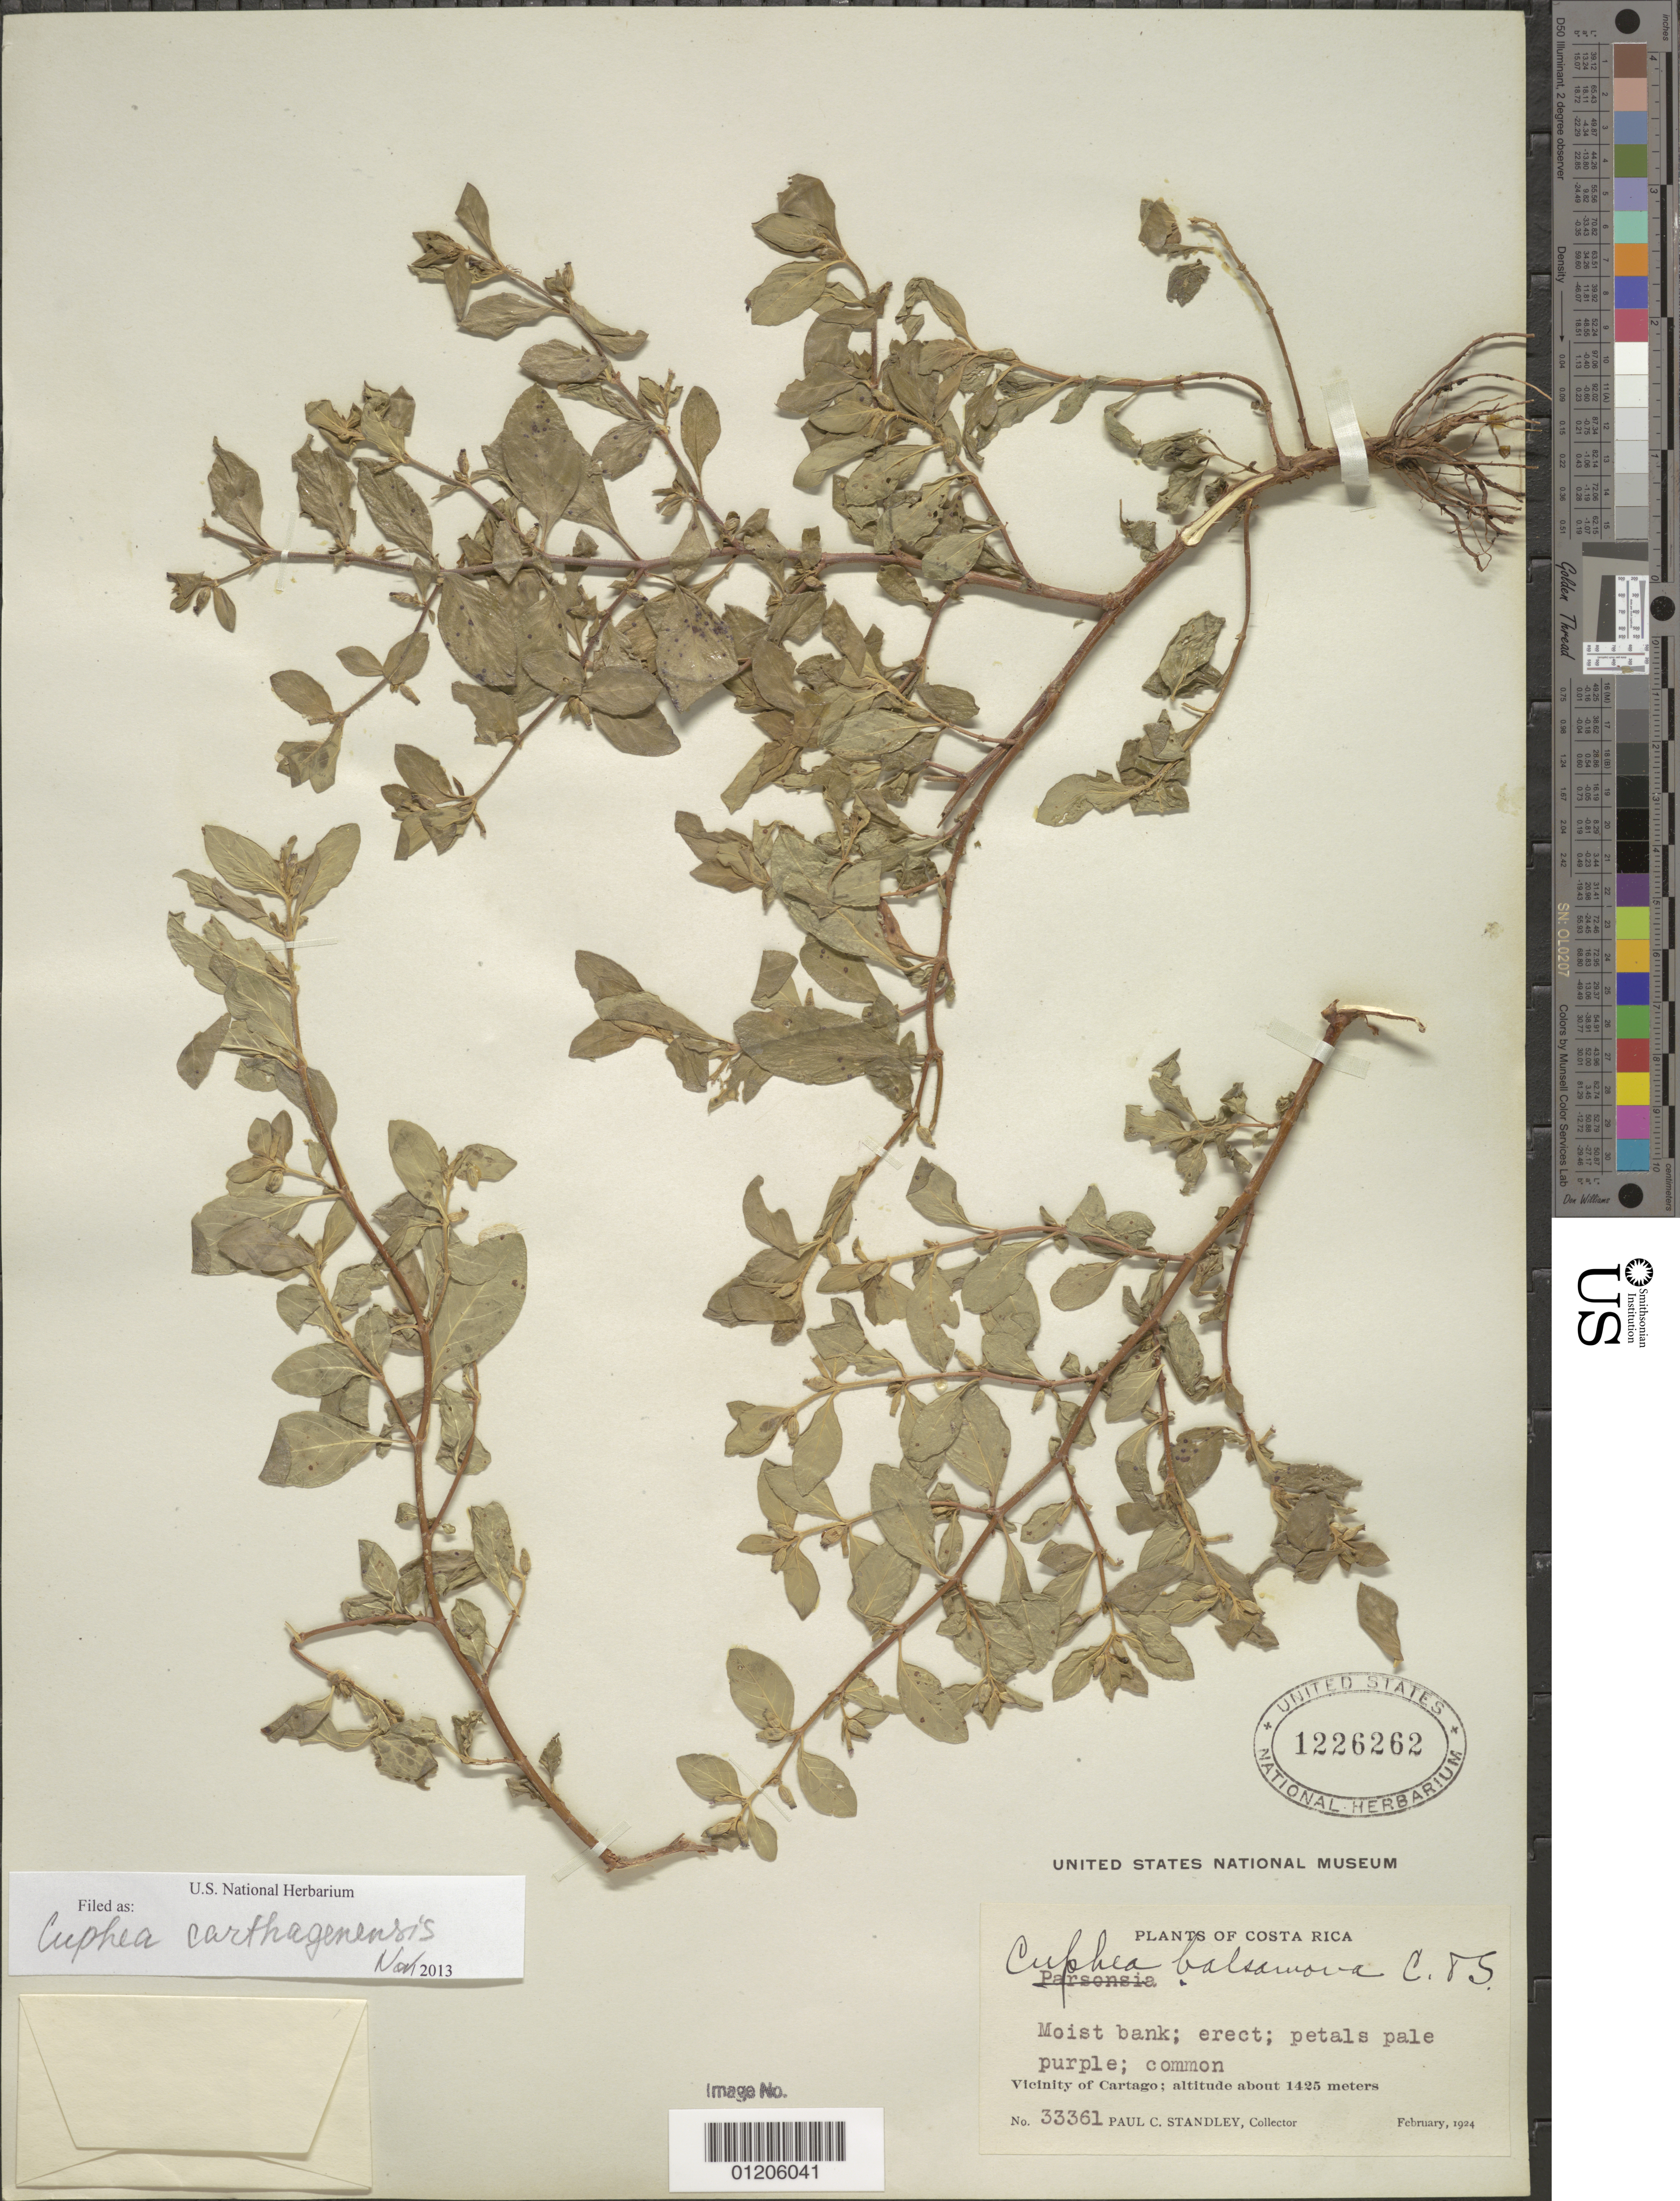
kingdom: Plantae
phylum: Tracheophyta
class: Magnoliopsida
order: Myrtales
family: Lythraceae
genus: Cuphea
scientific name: Cuphea carthagenensis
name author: (Jacq.) J.F. Macbr.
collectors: P. C. Standley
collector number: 33361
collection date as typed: Feb 1924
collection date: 1924-02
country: Costa Rica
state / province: Cartago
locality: Vicinity of Cartago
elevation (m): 1425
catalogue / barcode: US 1226262